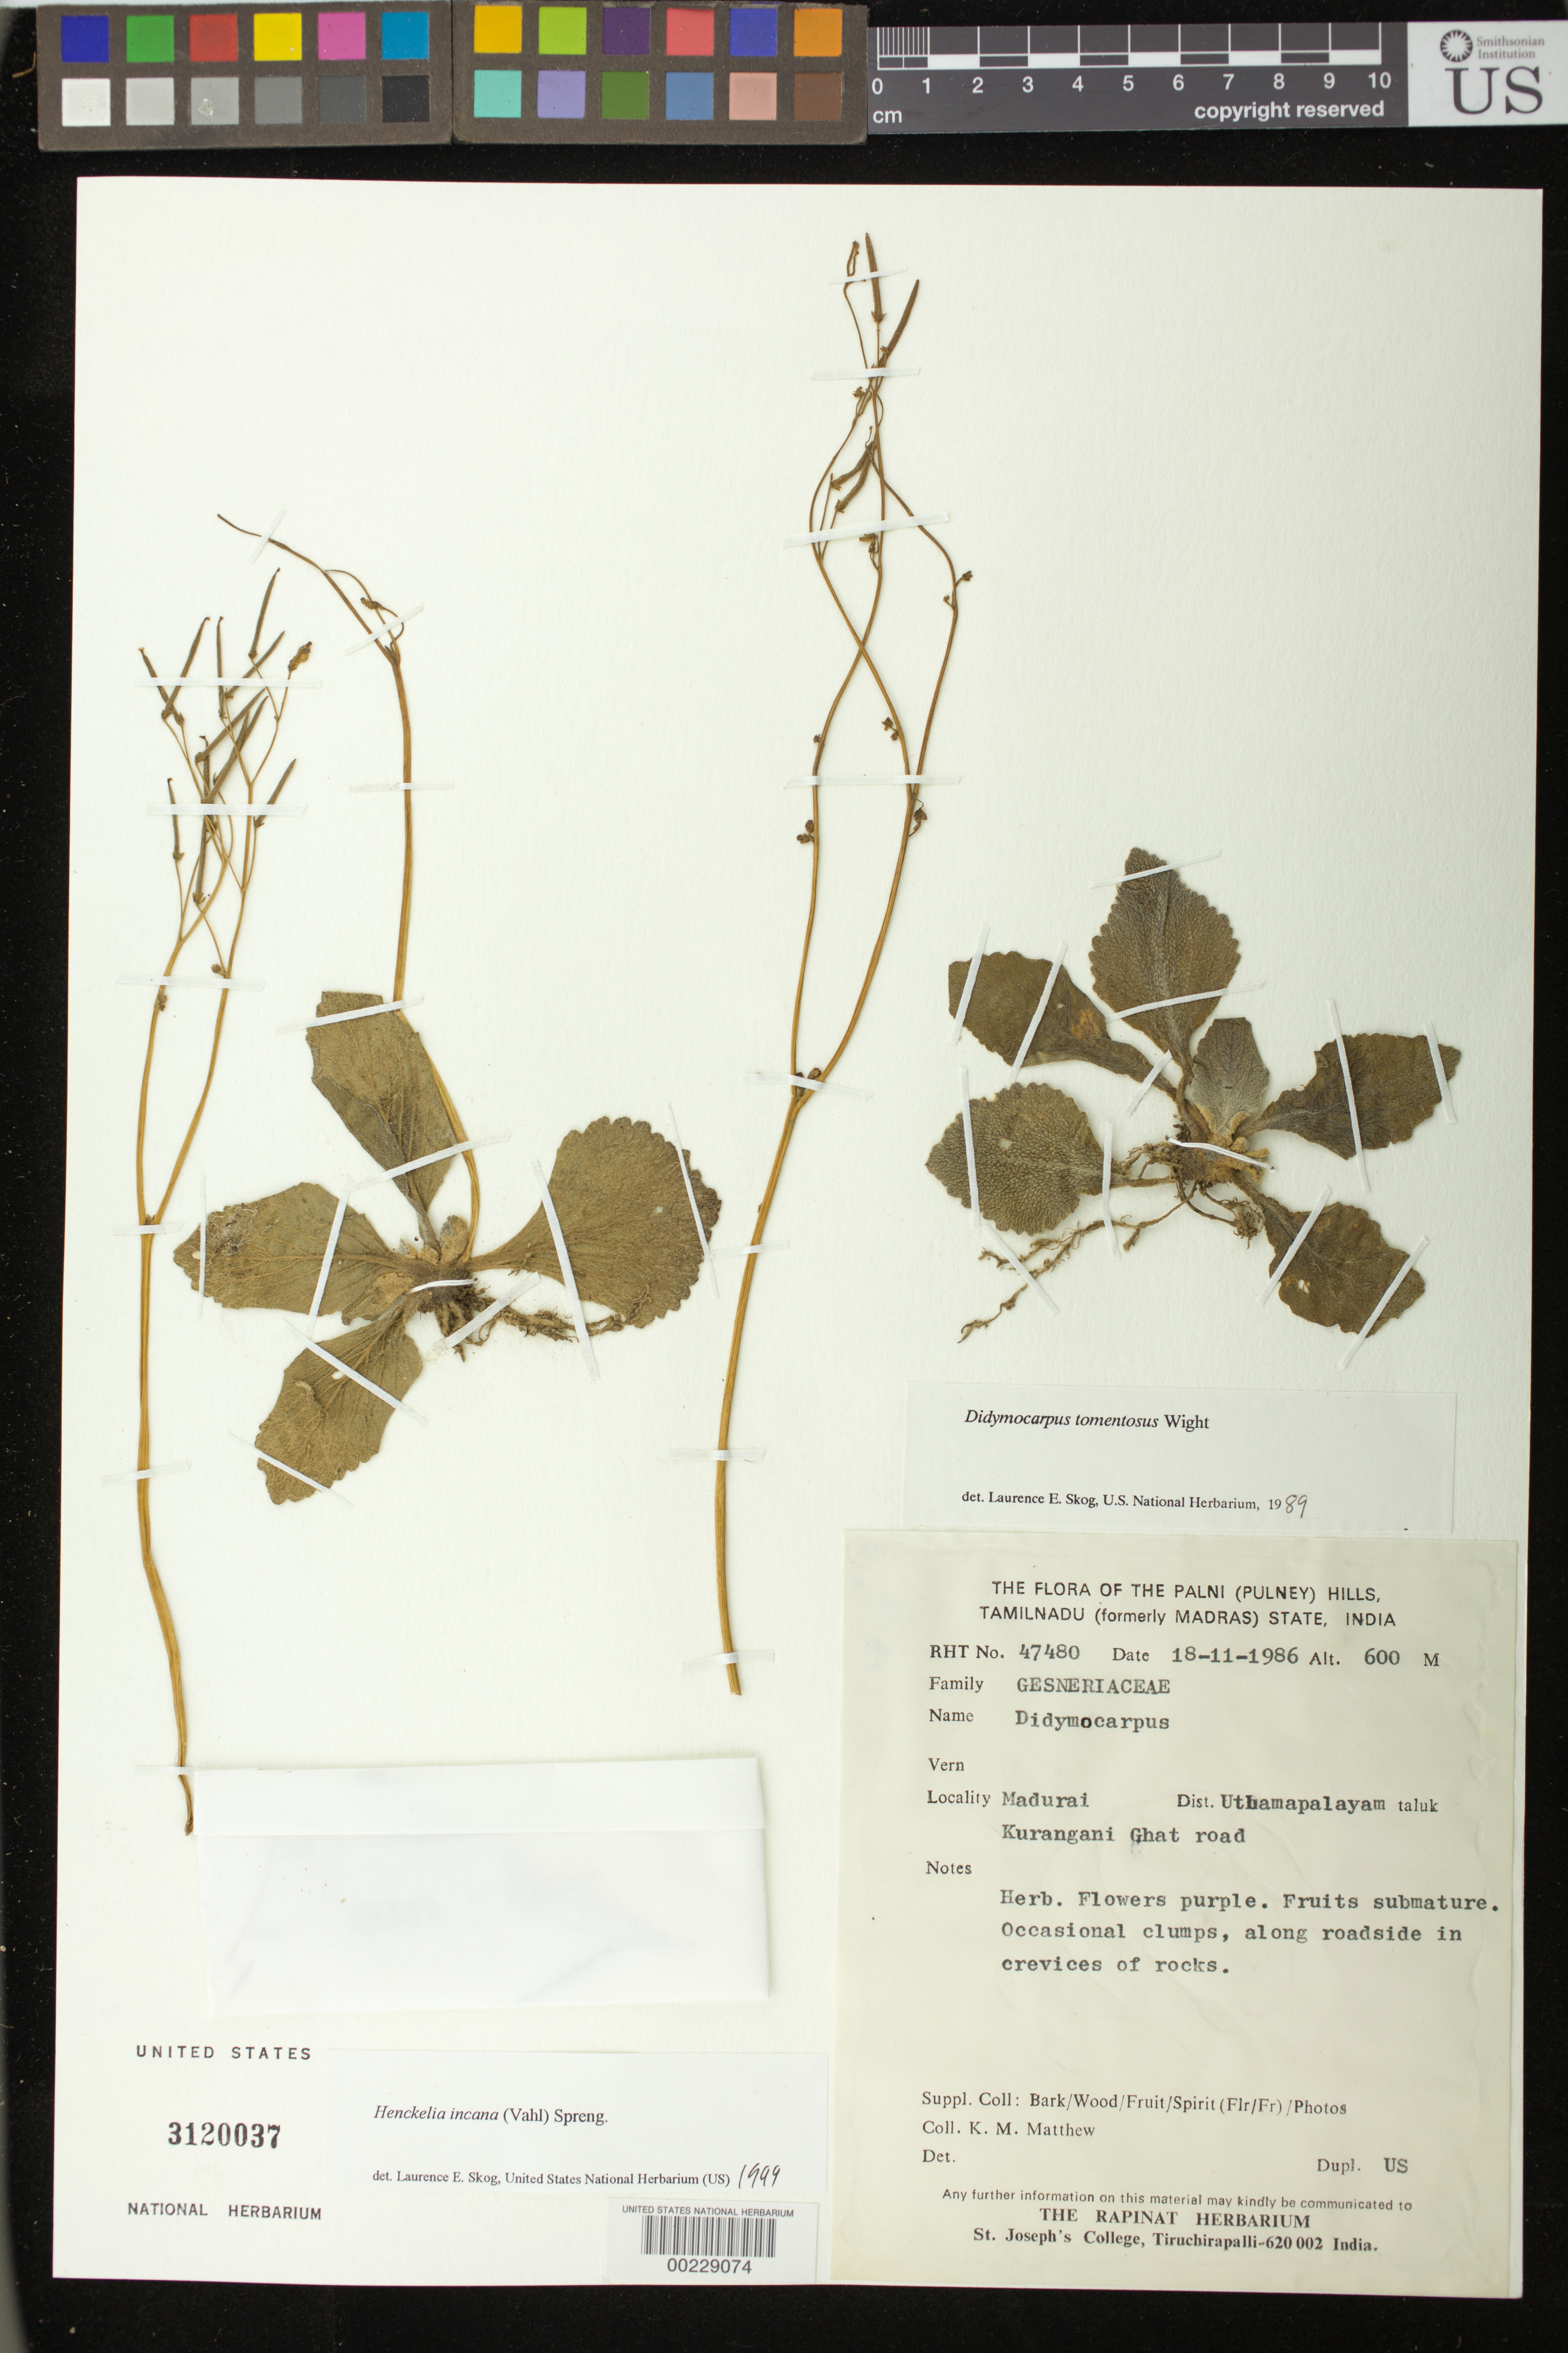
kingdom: Plantae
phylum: Tracheophyta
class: Magnoliopsida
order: Lamiales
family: Gesneriaceae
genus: Henckelia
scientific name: Henckelia incana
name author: (Vahl) Spreng.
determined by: Skog, Laurence E.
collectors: K. M. Matthew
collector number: RHT 47480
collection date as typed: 18 Nov 1986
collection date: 1986-11-18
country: India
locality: Palni (pulney) hills, tamilnadu (formerly madras) state, dist uthamapalayam taluk, madurai, kurangani ghat road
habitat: Occasional clumps, along roadside in crevices of rocks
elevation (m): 600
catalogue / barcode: US 3120037